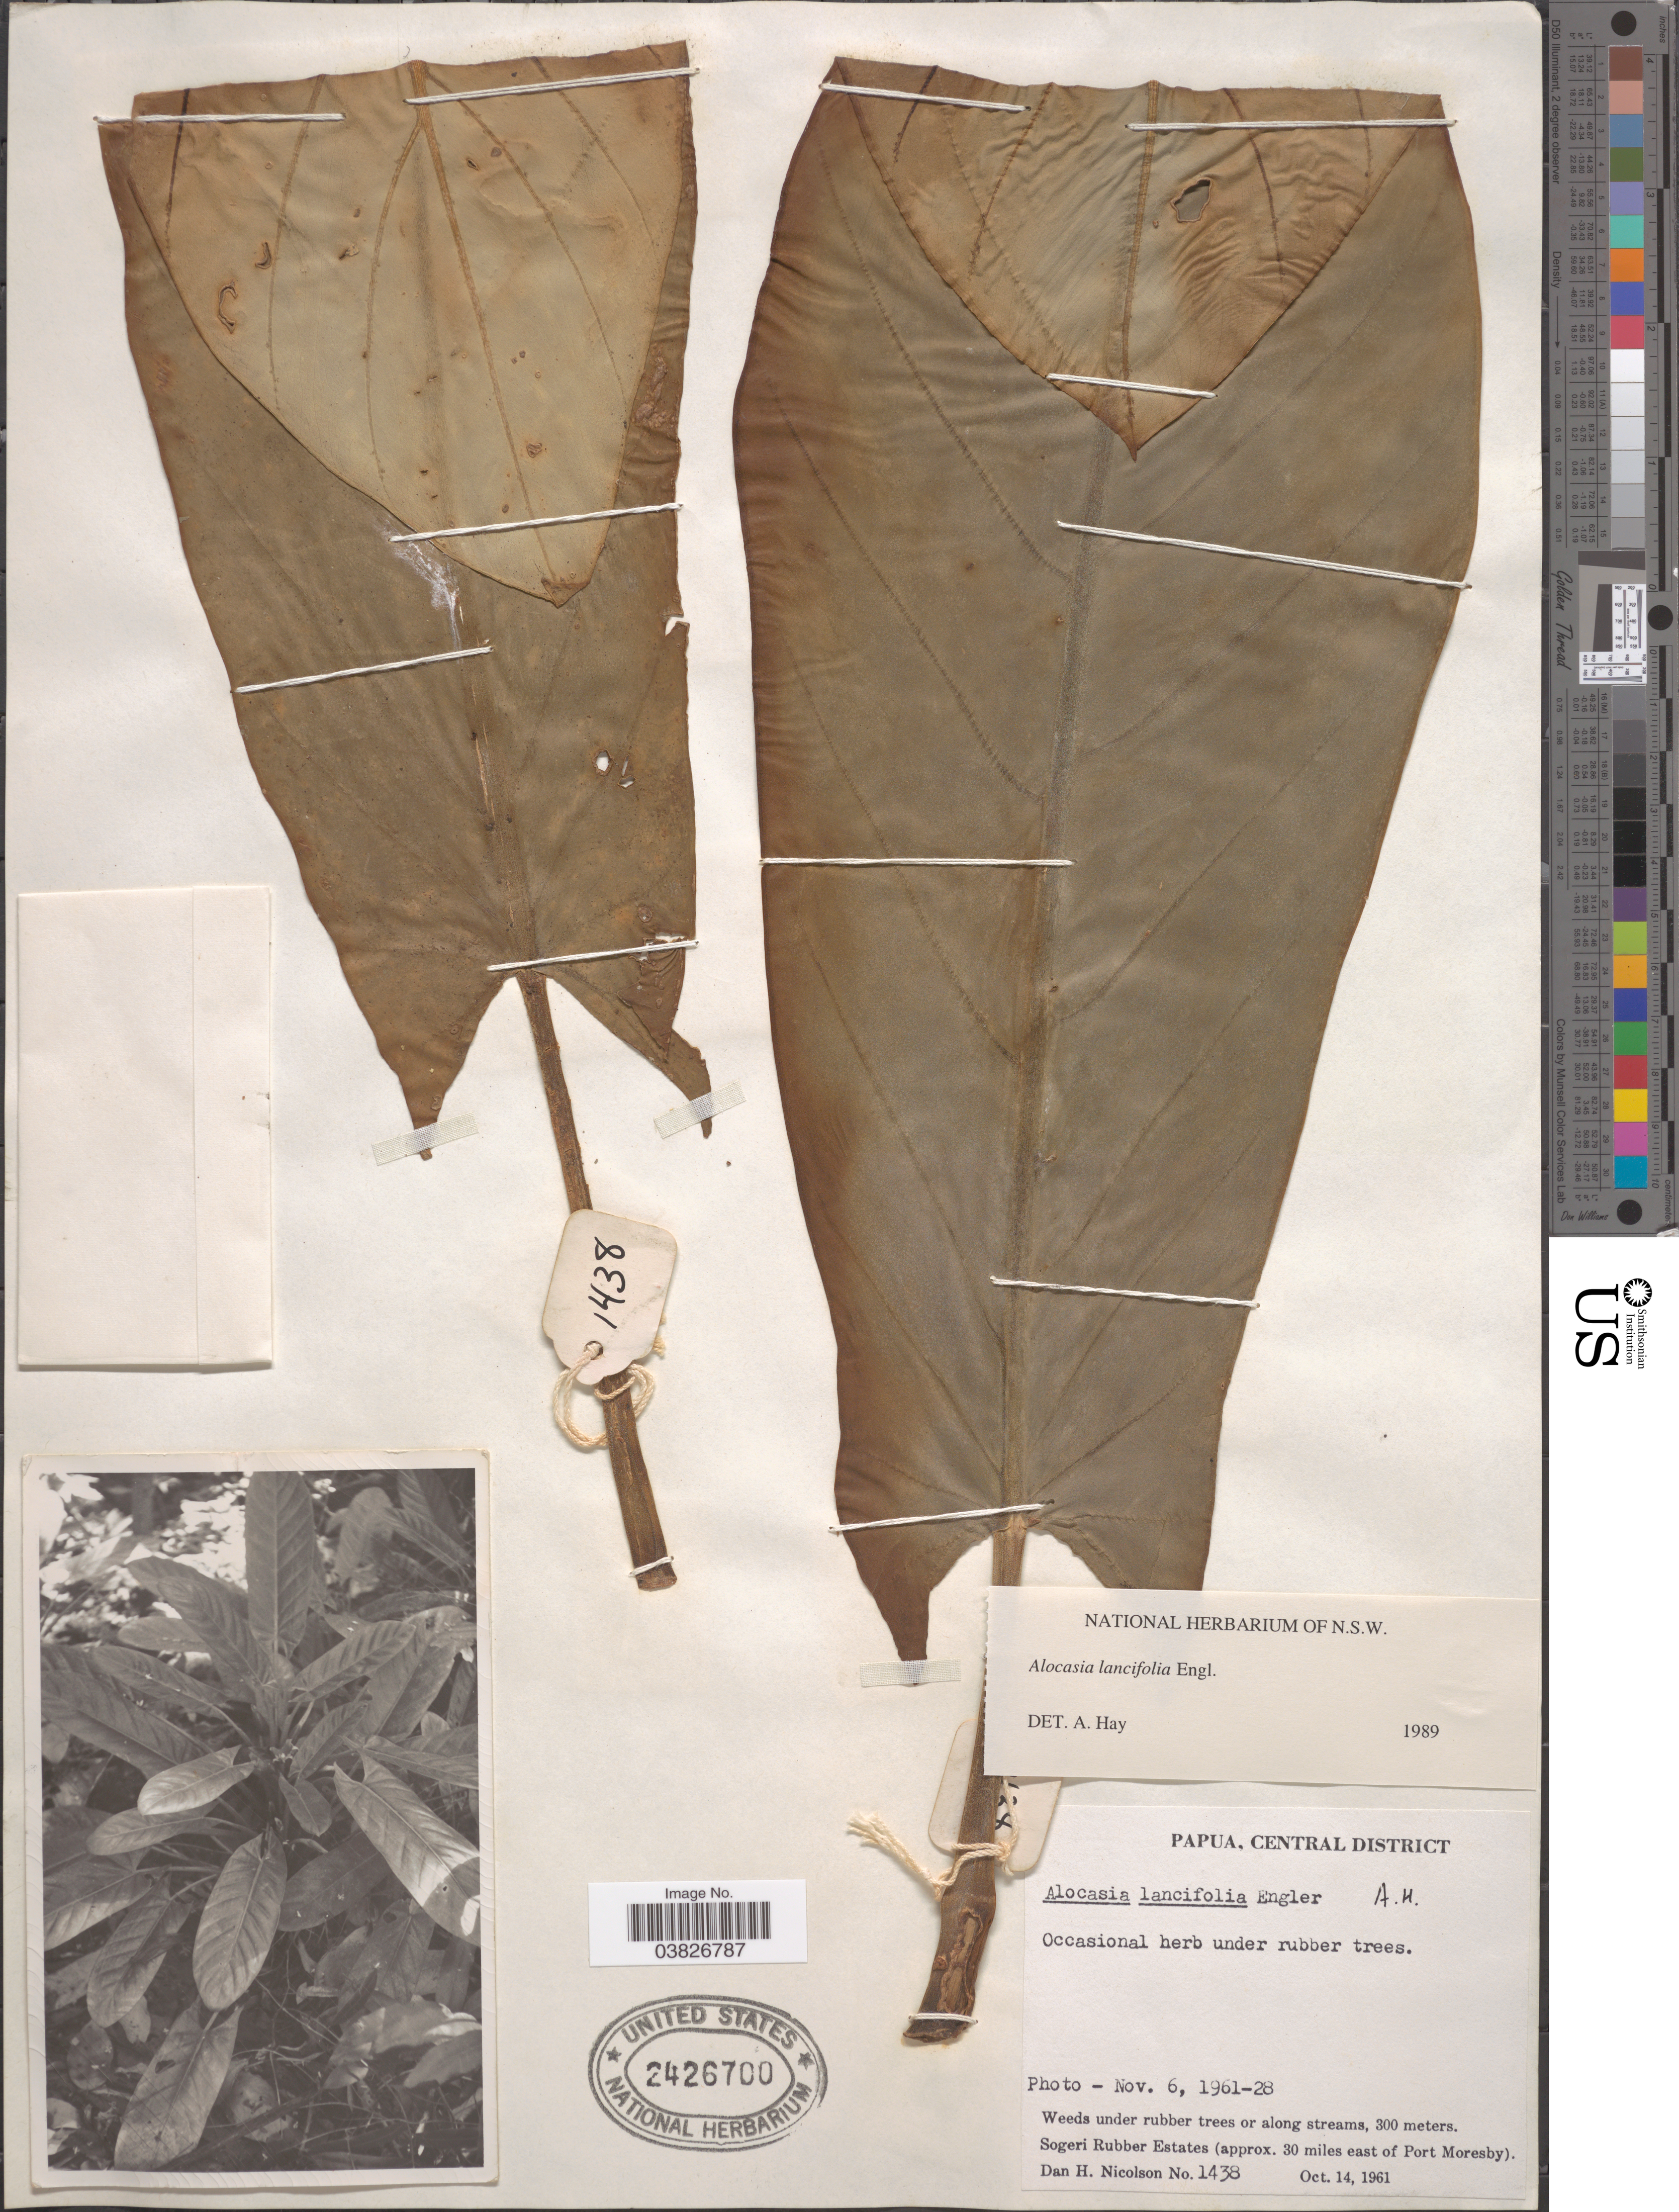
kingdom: Plantae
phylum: Tracheophyta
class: Liliopsida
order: Alismatales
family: Araceae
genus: Alocasia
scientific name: Alocasia lancifolia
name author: Engl.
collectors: D. H. Nicolson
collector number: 1438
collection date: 1961-10-14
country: Papua New Guinea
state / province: Central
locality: Papua, Central District. Sogeri Rubber Estates (approx. 30 miles east of Port Moresby).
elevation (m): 300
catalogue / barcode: US 2426700